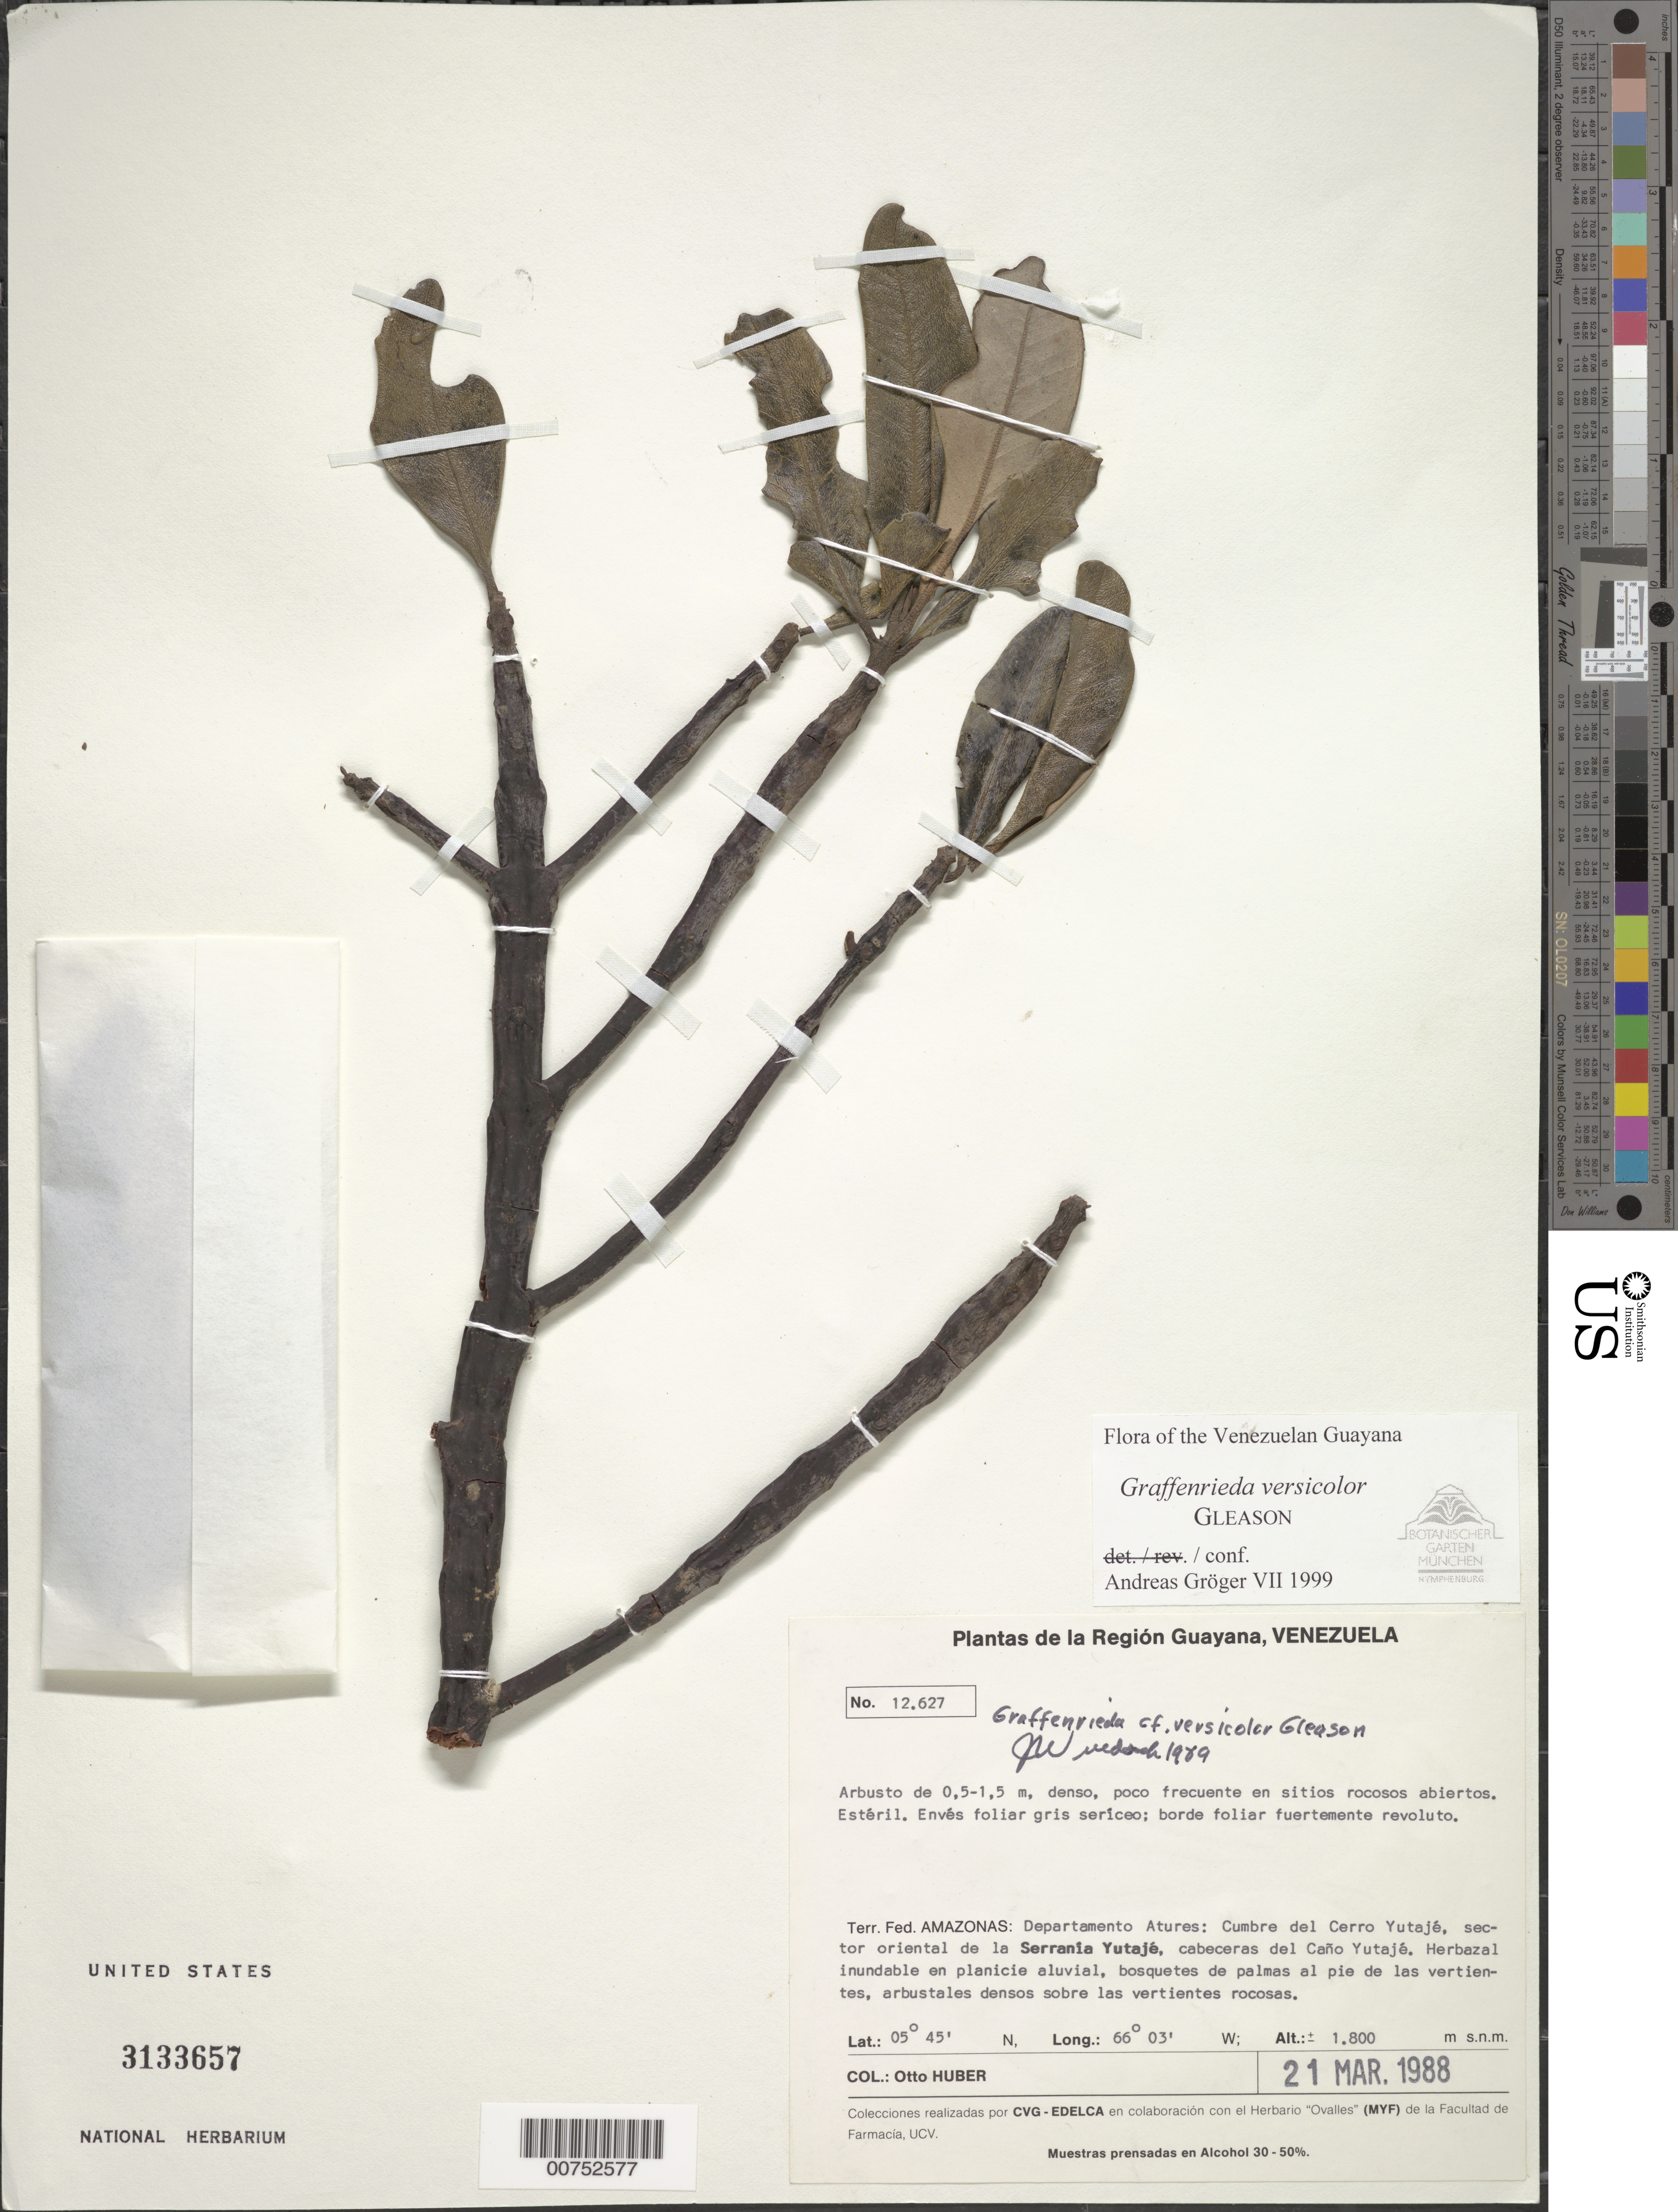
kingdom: Plantae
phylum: Tracheophyta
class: Magnoliopsida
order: Myrtales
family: Melastomataceae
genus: Graffenrieda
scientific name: Graffenrieda versicolor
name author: Gleason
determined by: Gröger, A.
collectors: O. Huber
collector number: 12627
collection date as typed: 21-Mar-88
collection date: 1988-03-21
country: Venezuela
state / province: Amazonas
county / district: Atures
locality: Cerro Yutajé, cumbre, sector oriental de la Serrania Yutajé, cabeceras del Caño Yutajé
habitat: Sitios rocosos abiertos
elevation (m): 1800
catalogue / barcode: US 3133657